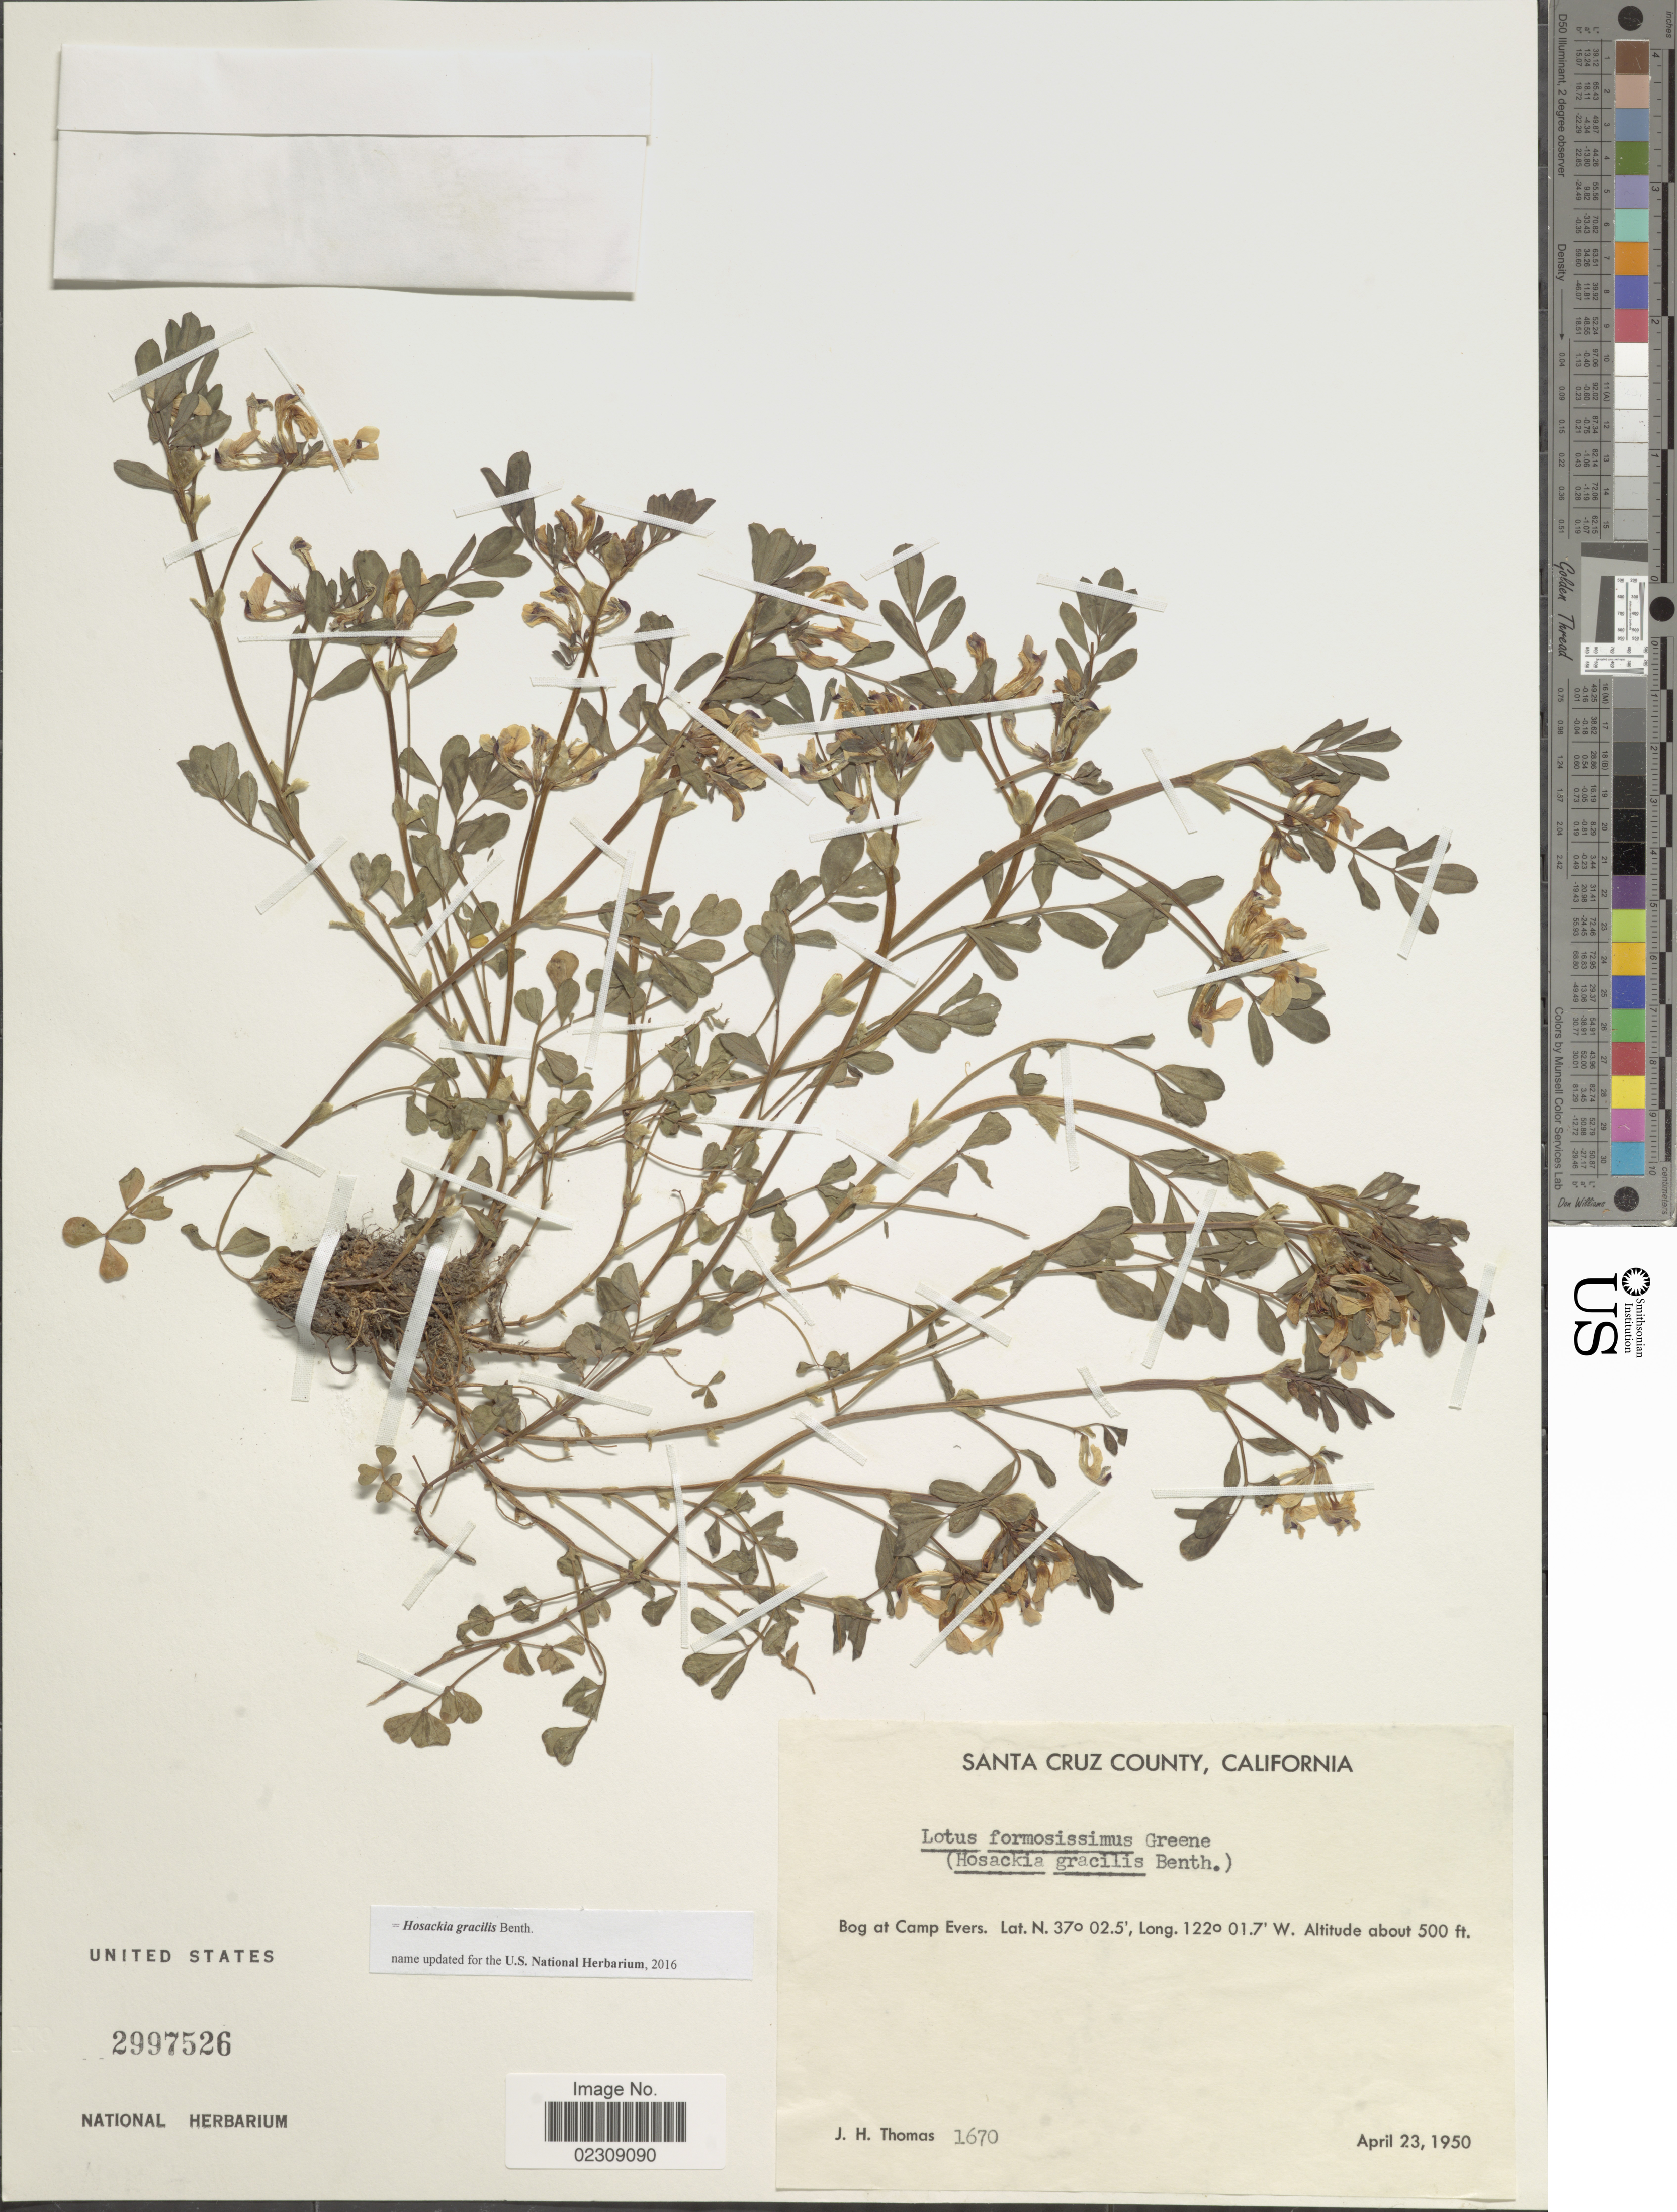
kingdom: Plantae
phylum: Tracheophyta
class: Magnoliopsida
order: Fabales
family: Fabaceae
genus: Hosackia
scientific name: Hosackia gracilis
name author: Benth.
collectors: J. H. Thomas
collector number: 1670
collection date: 1950-04-23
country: United States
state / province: California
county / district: Santa Cruz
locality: Santa Cruz County. Bog at Camp Evers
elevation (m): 152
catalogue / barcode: US 2997526